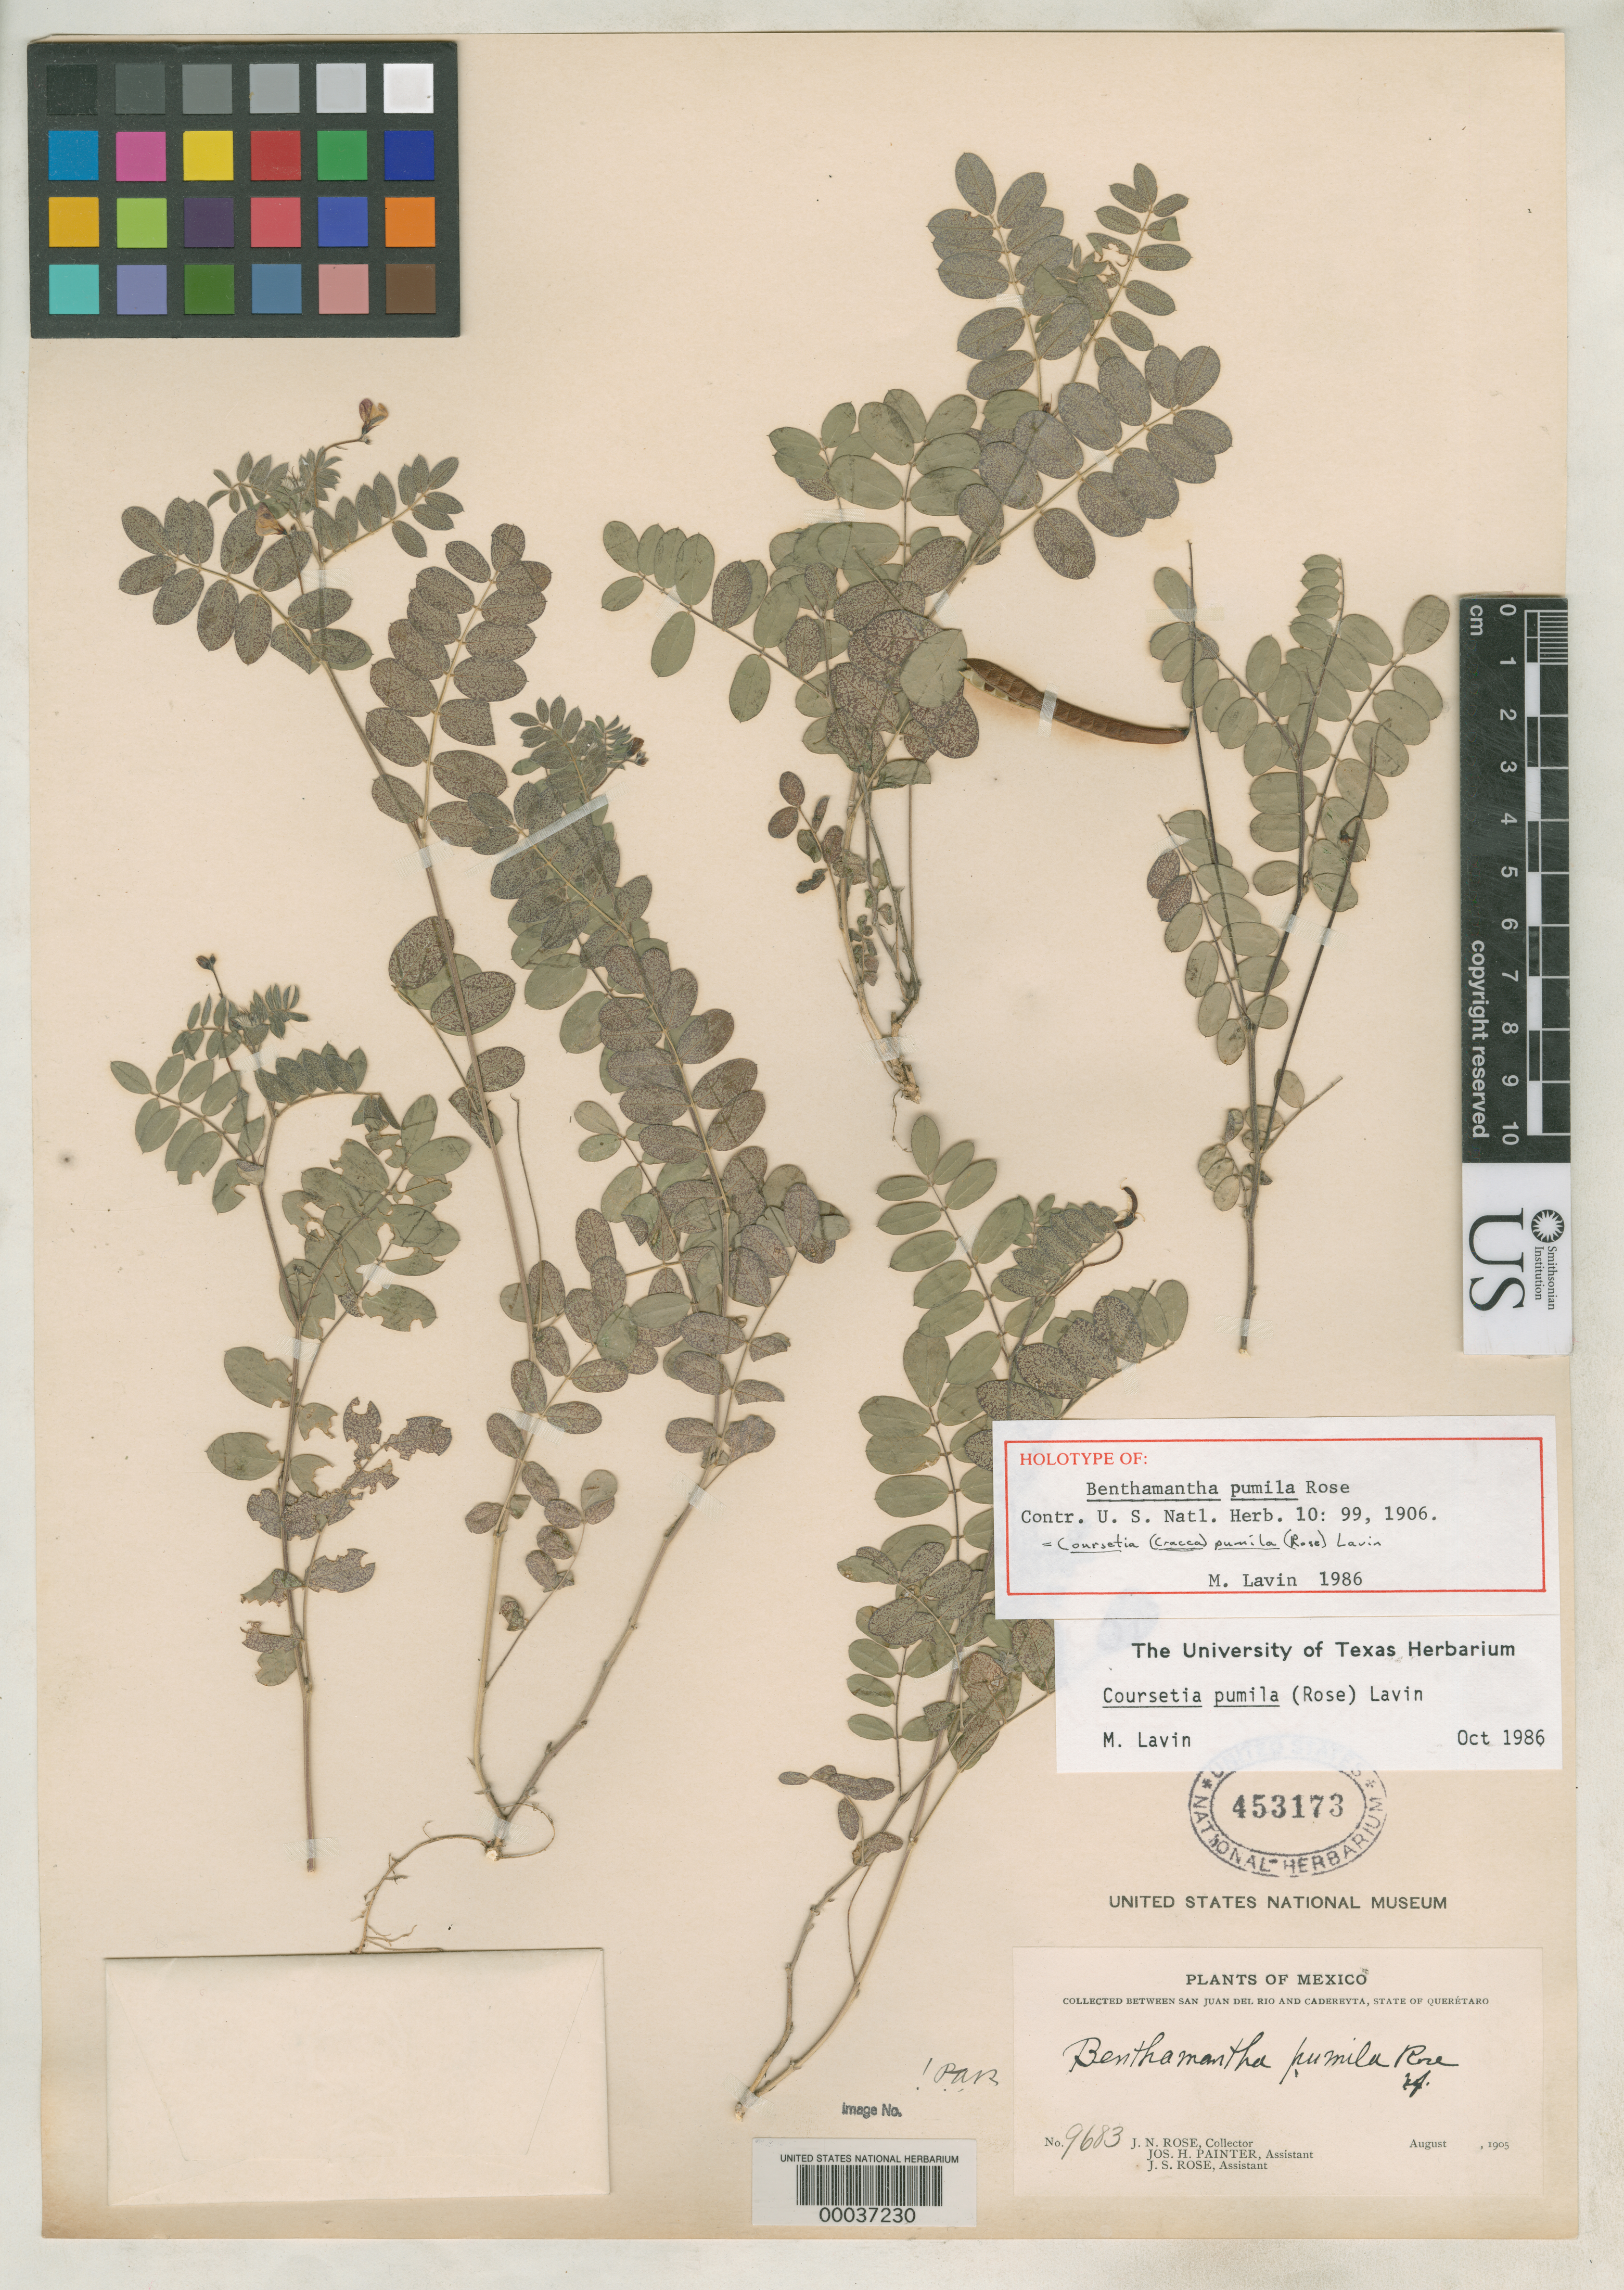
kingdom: Plantae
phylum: Tracheophyta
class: Magnoliopsida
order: Fabales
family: Fabaceae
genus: Benthamantha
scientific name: Benthamantha pumila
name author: Rose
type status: Holotype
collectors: J. N. Rose & J. H. Painter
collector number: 9683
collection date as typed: Aug 1905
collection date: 1905-08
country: Mexico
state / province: Querétaro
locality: Between San Juan del Rio and Cadereyta.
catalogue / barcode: US 453173